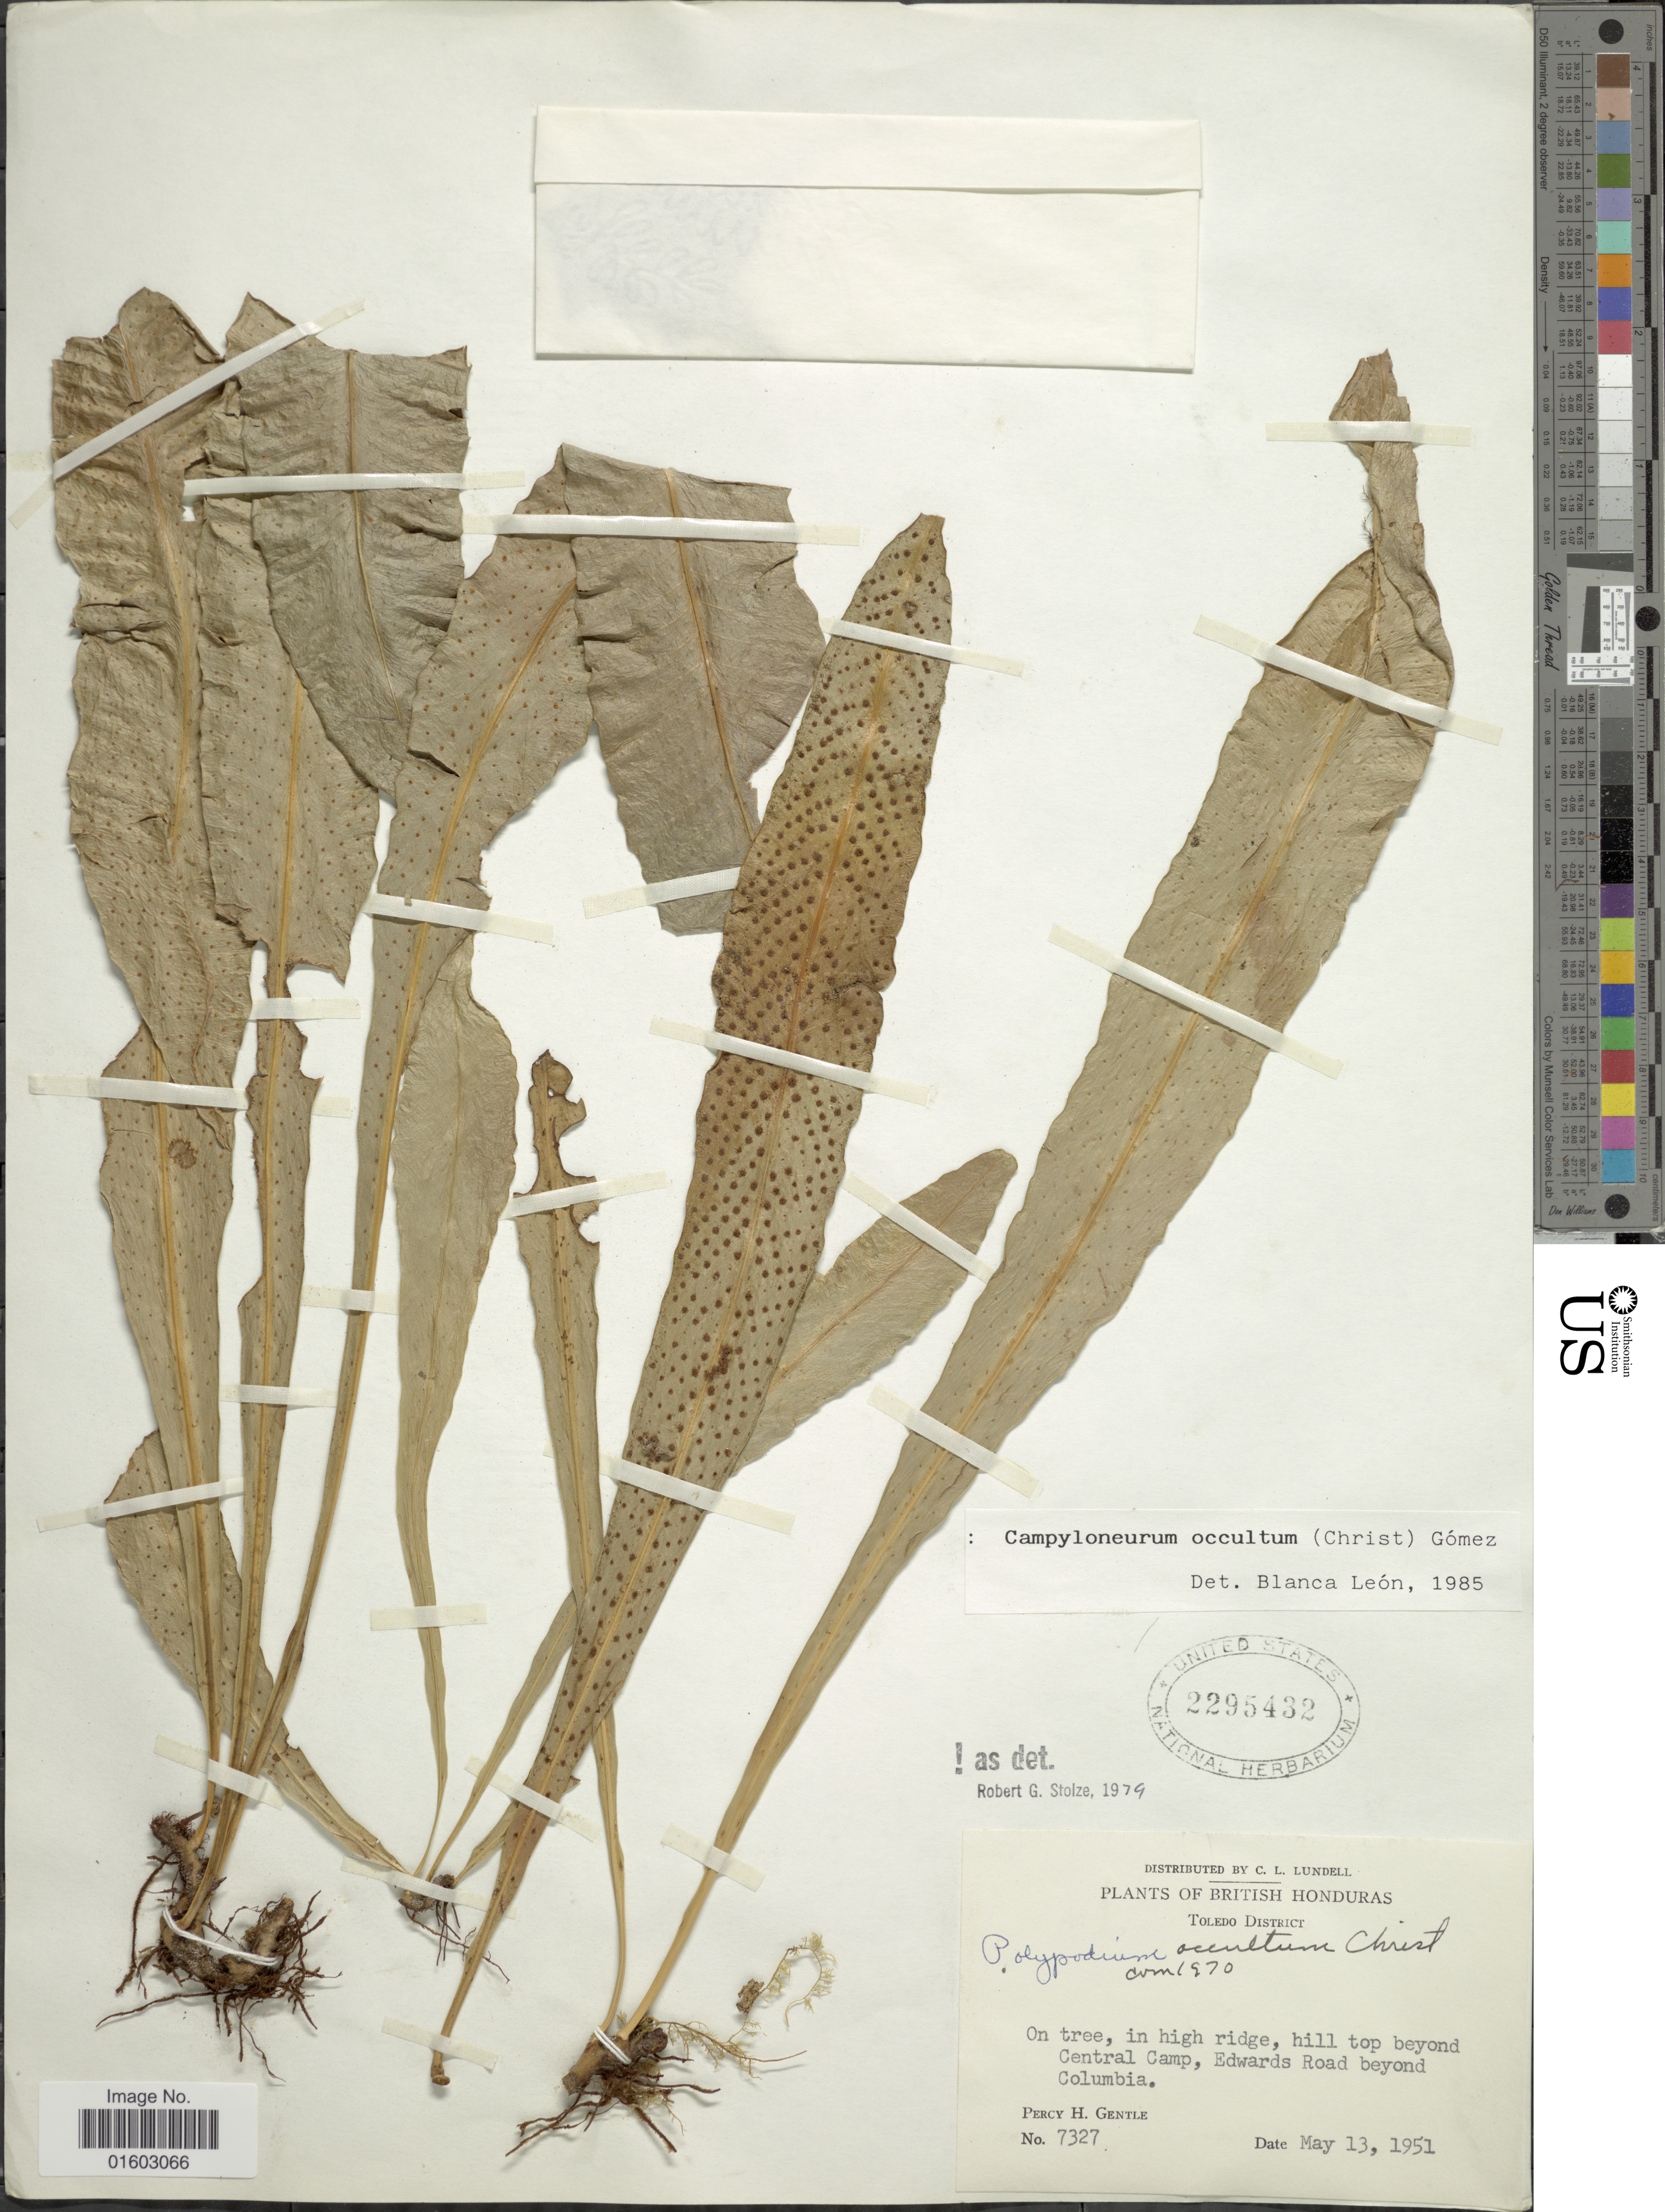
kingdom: Plantae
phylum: Tracheophyta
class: Polypodiopsida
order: Polypodiales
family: Polypodiaceae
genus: Campyloneurum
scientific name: Campyloneurum occultum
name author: (Christ) M. Mey. ex Lellinger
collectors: P. H. Gentle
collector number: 7327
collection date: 1951-05-13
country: Belize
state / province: Toledo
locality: Toledo District. HIll top beyond Central Camp, Edwards Road beyond Columbia. British Honduras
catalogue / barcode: US 2295432